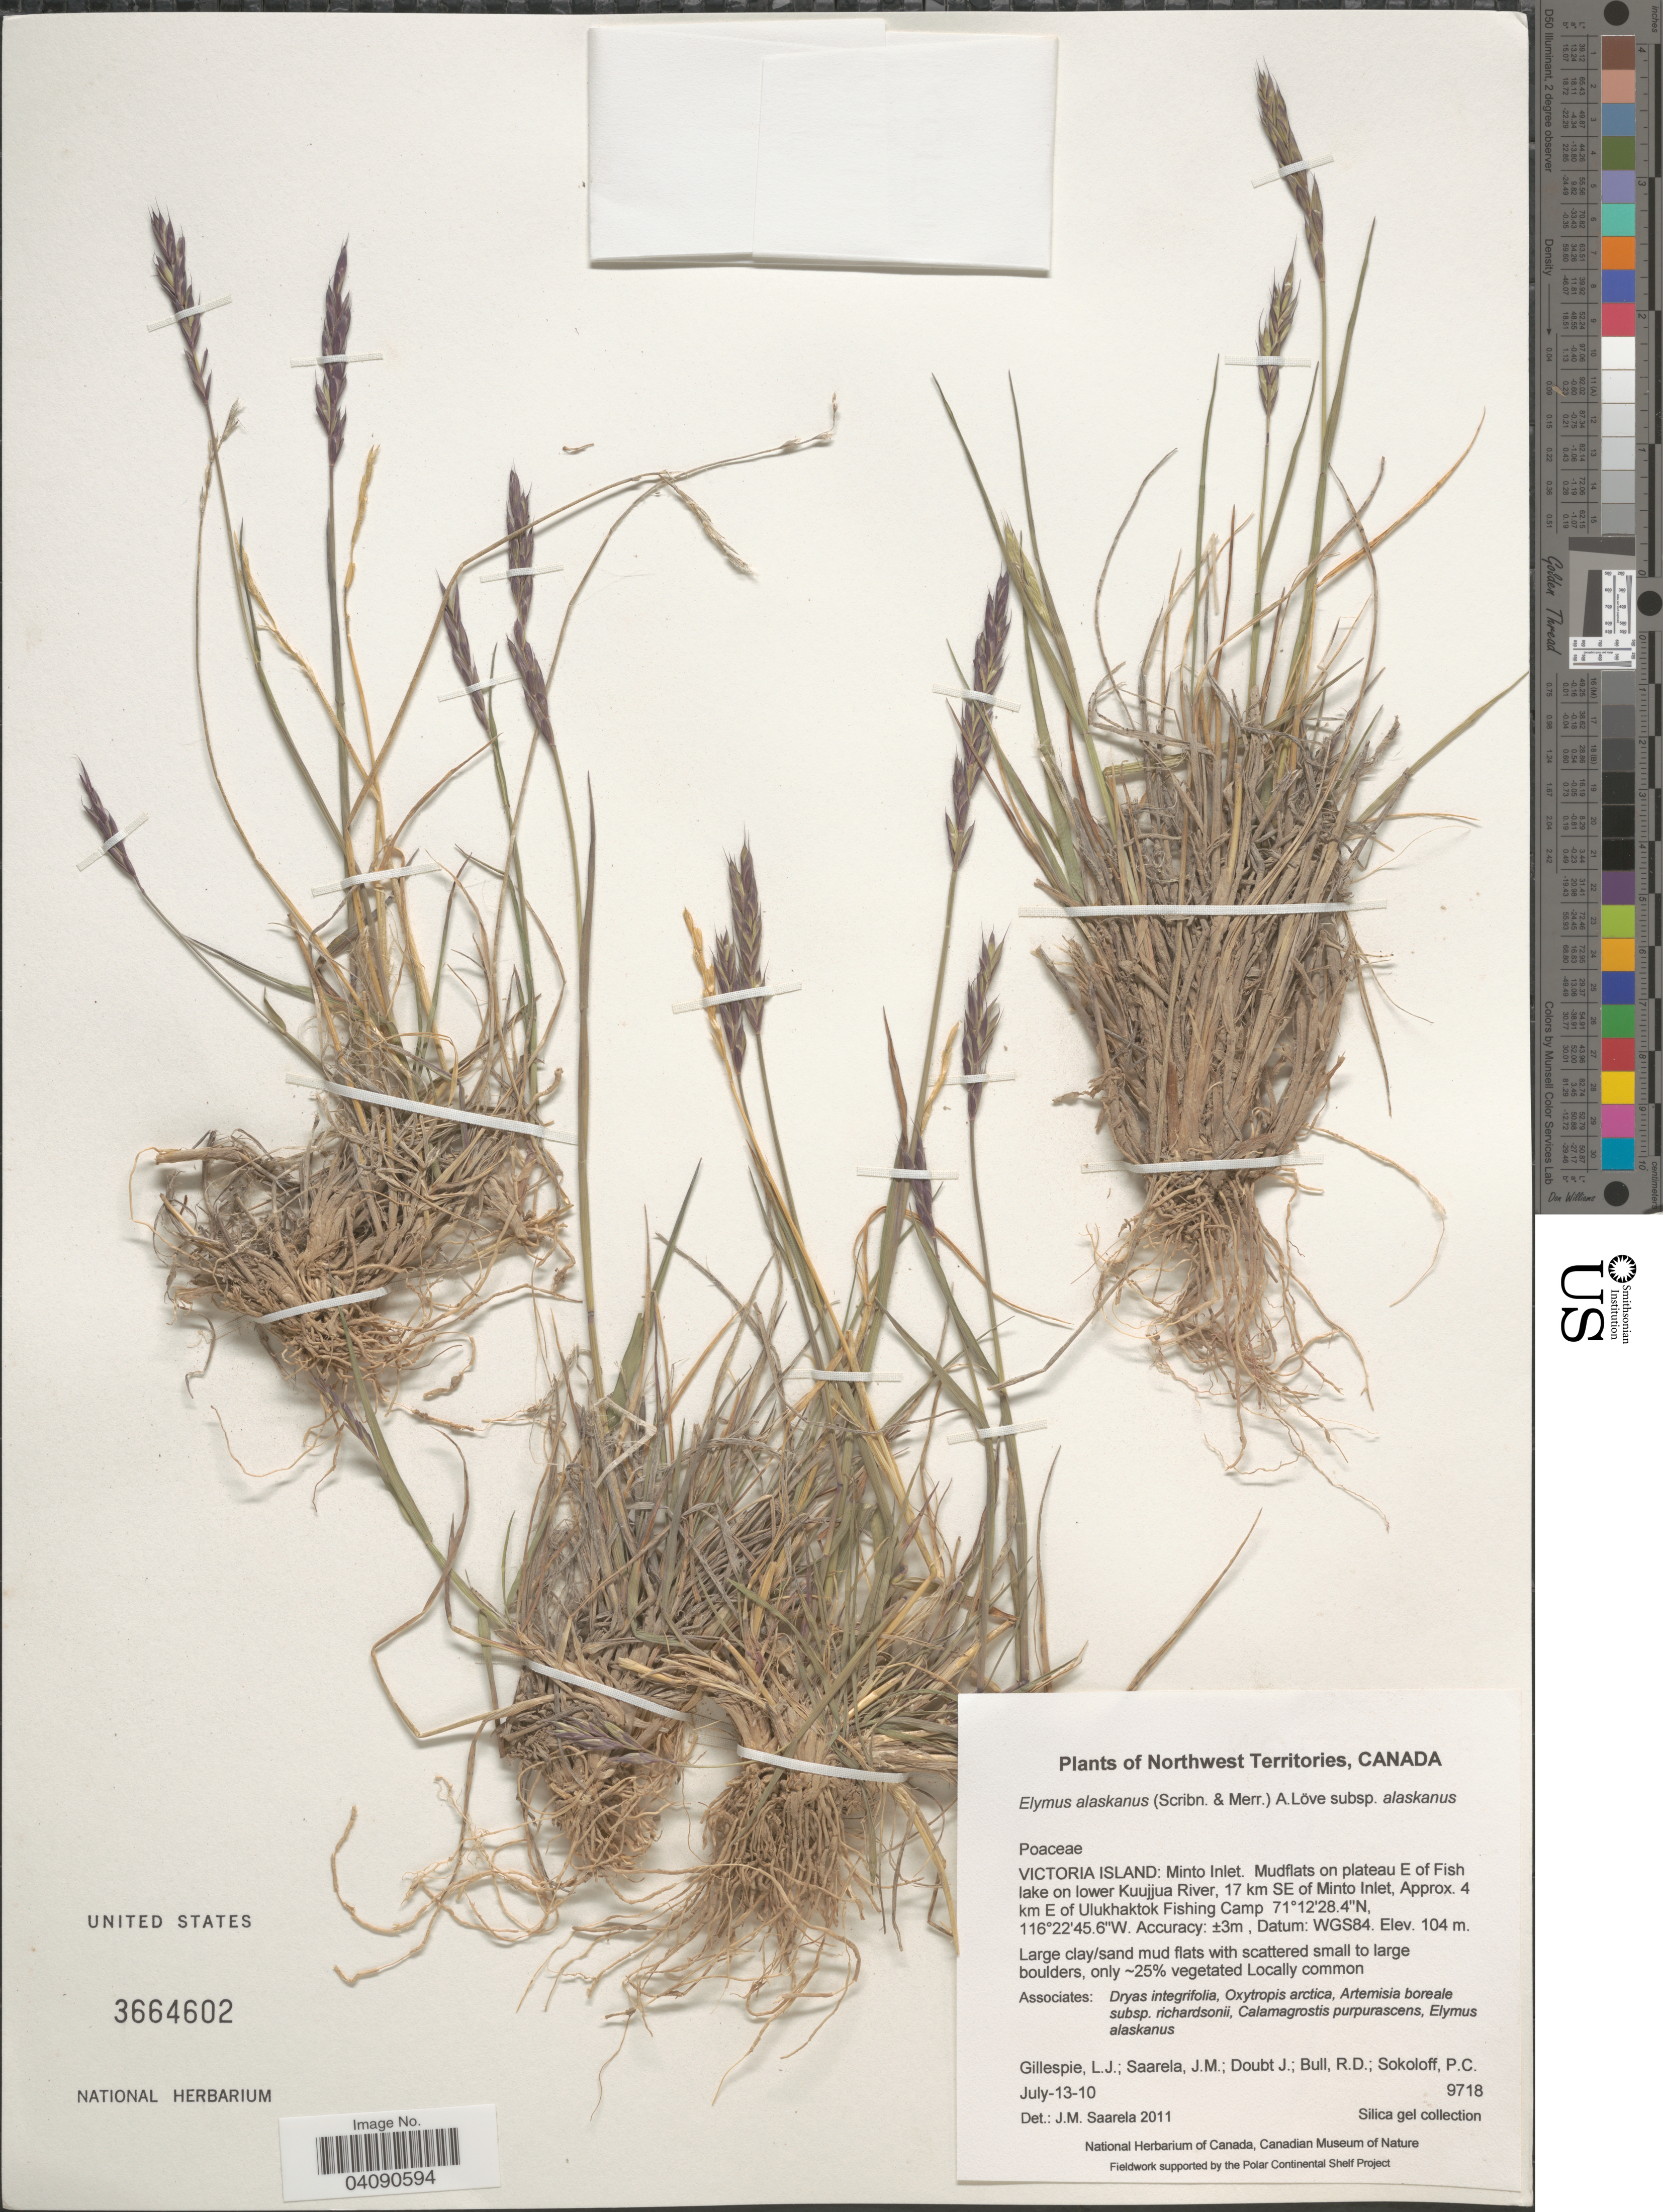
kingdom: Plantae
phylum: Tracheophyta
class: Liliopsida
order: Poales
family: Poaceae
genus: Elymus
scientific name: Elymus alaskanus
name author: (Scribn. & Merr.) Á. Löve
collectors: L. Gillespie, J. Saarela, J. Doubt, R. Bull & P. Sokoloff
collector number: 9718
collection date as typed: Transcribed d/m/y: 13/7/10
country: Canada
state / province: Northwest Territories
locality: Victoria Island: Minto Inlet. Mudflats on plateau E of Fish lake on lower Kuujjua River, 17 km SE of Minto Inlet, Approx. 4 km E of Ulukhaktok Fishing Camp. Datum: WGS84.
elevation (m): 104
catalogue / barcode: US 3664602